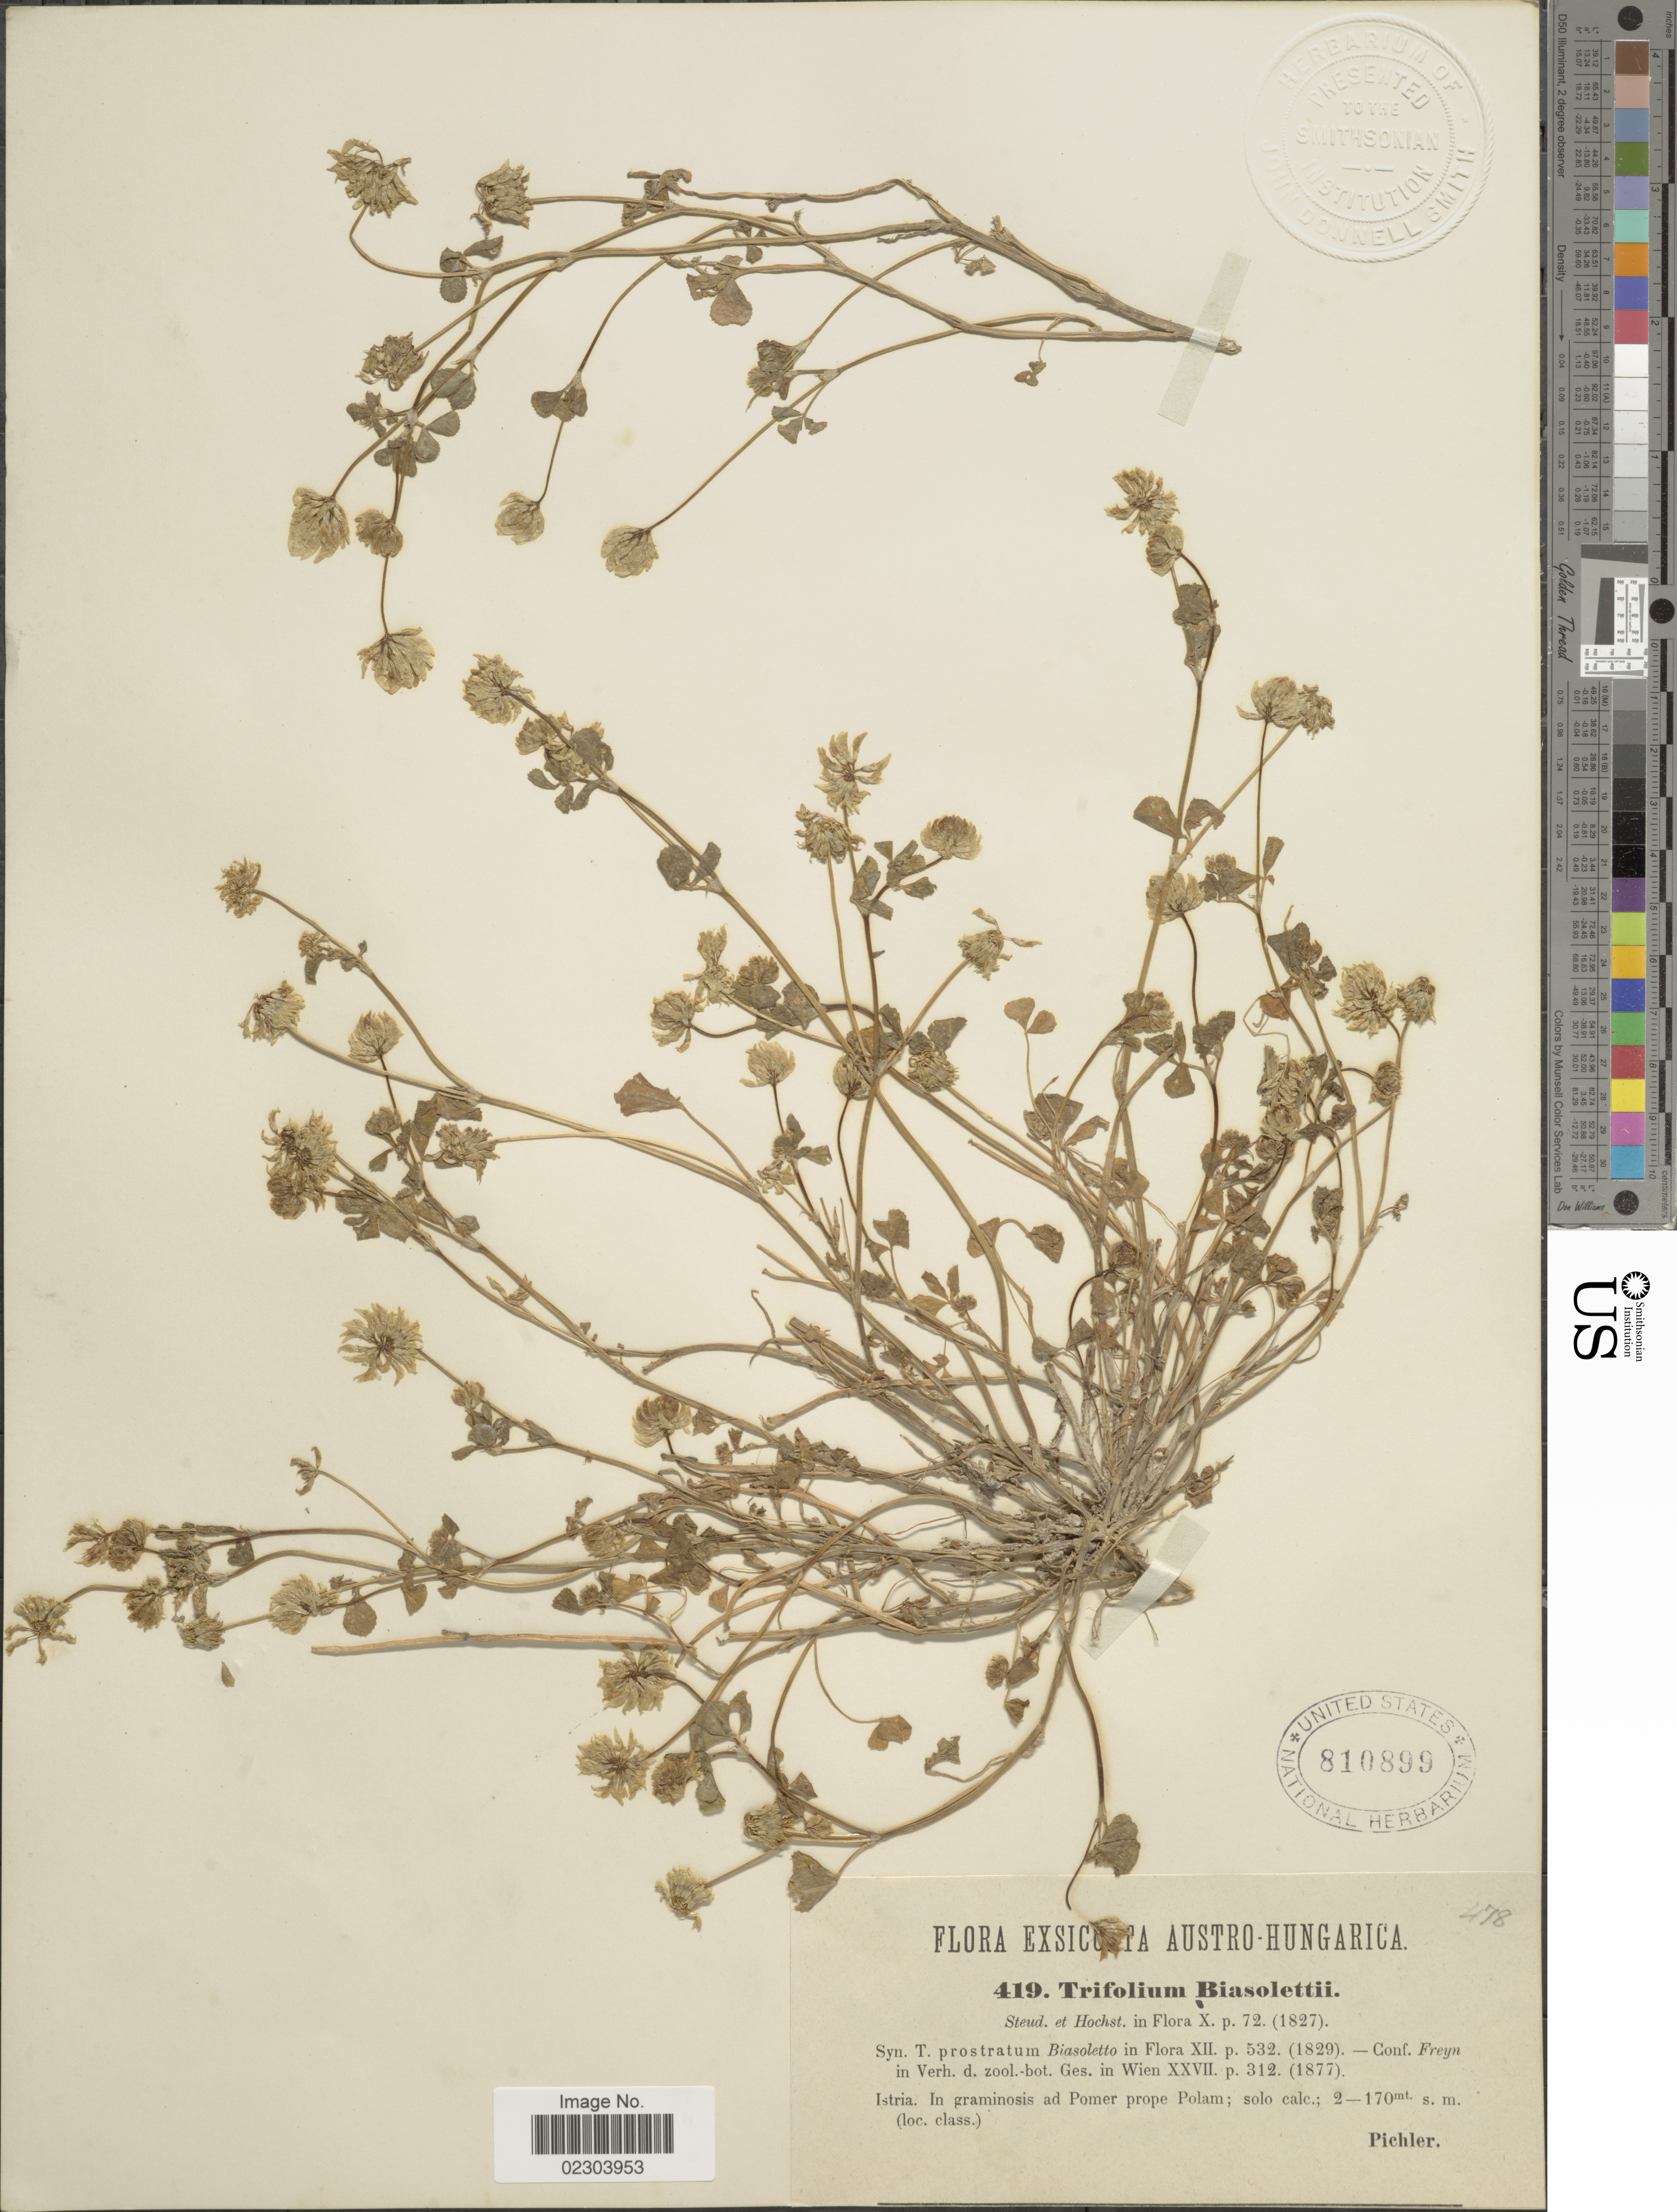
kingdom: Plantae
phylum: Tracheophyta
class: Magnoliopsida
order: Fabales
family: Fabaceae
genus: Trifolium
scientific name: Trifolium biasolettii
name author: Steud. & Hochst.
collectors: Pichler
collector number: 419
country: Croatia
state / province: Istria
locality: Austro-Hungarica, in graminosis ad Pomer prope Polam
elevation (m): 170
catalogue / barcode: US 810899